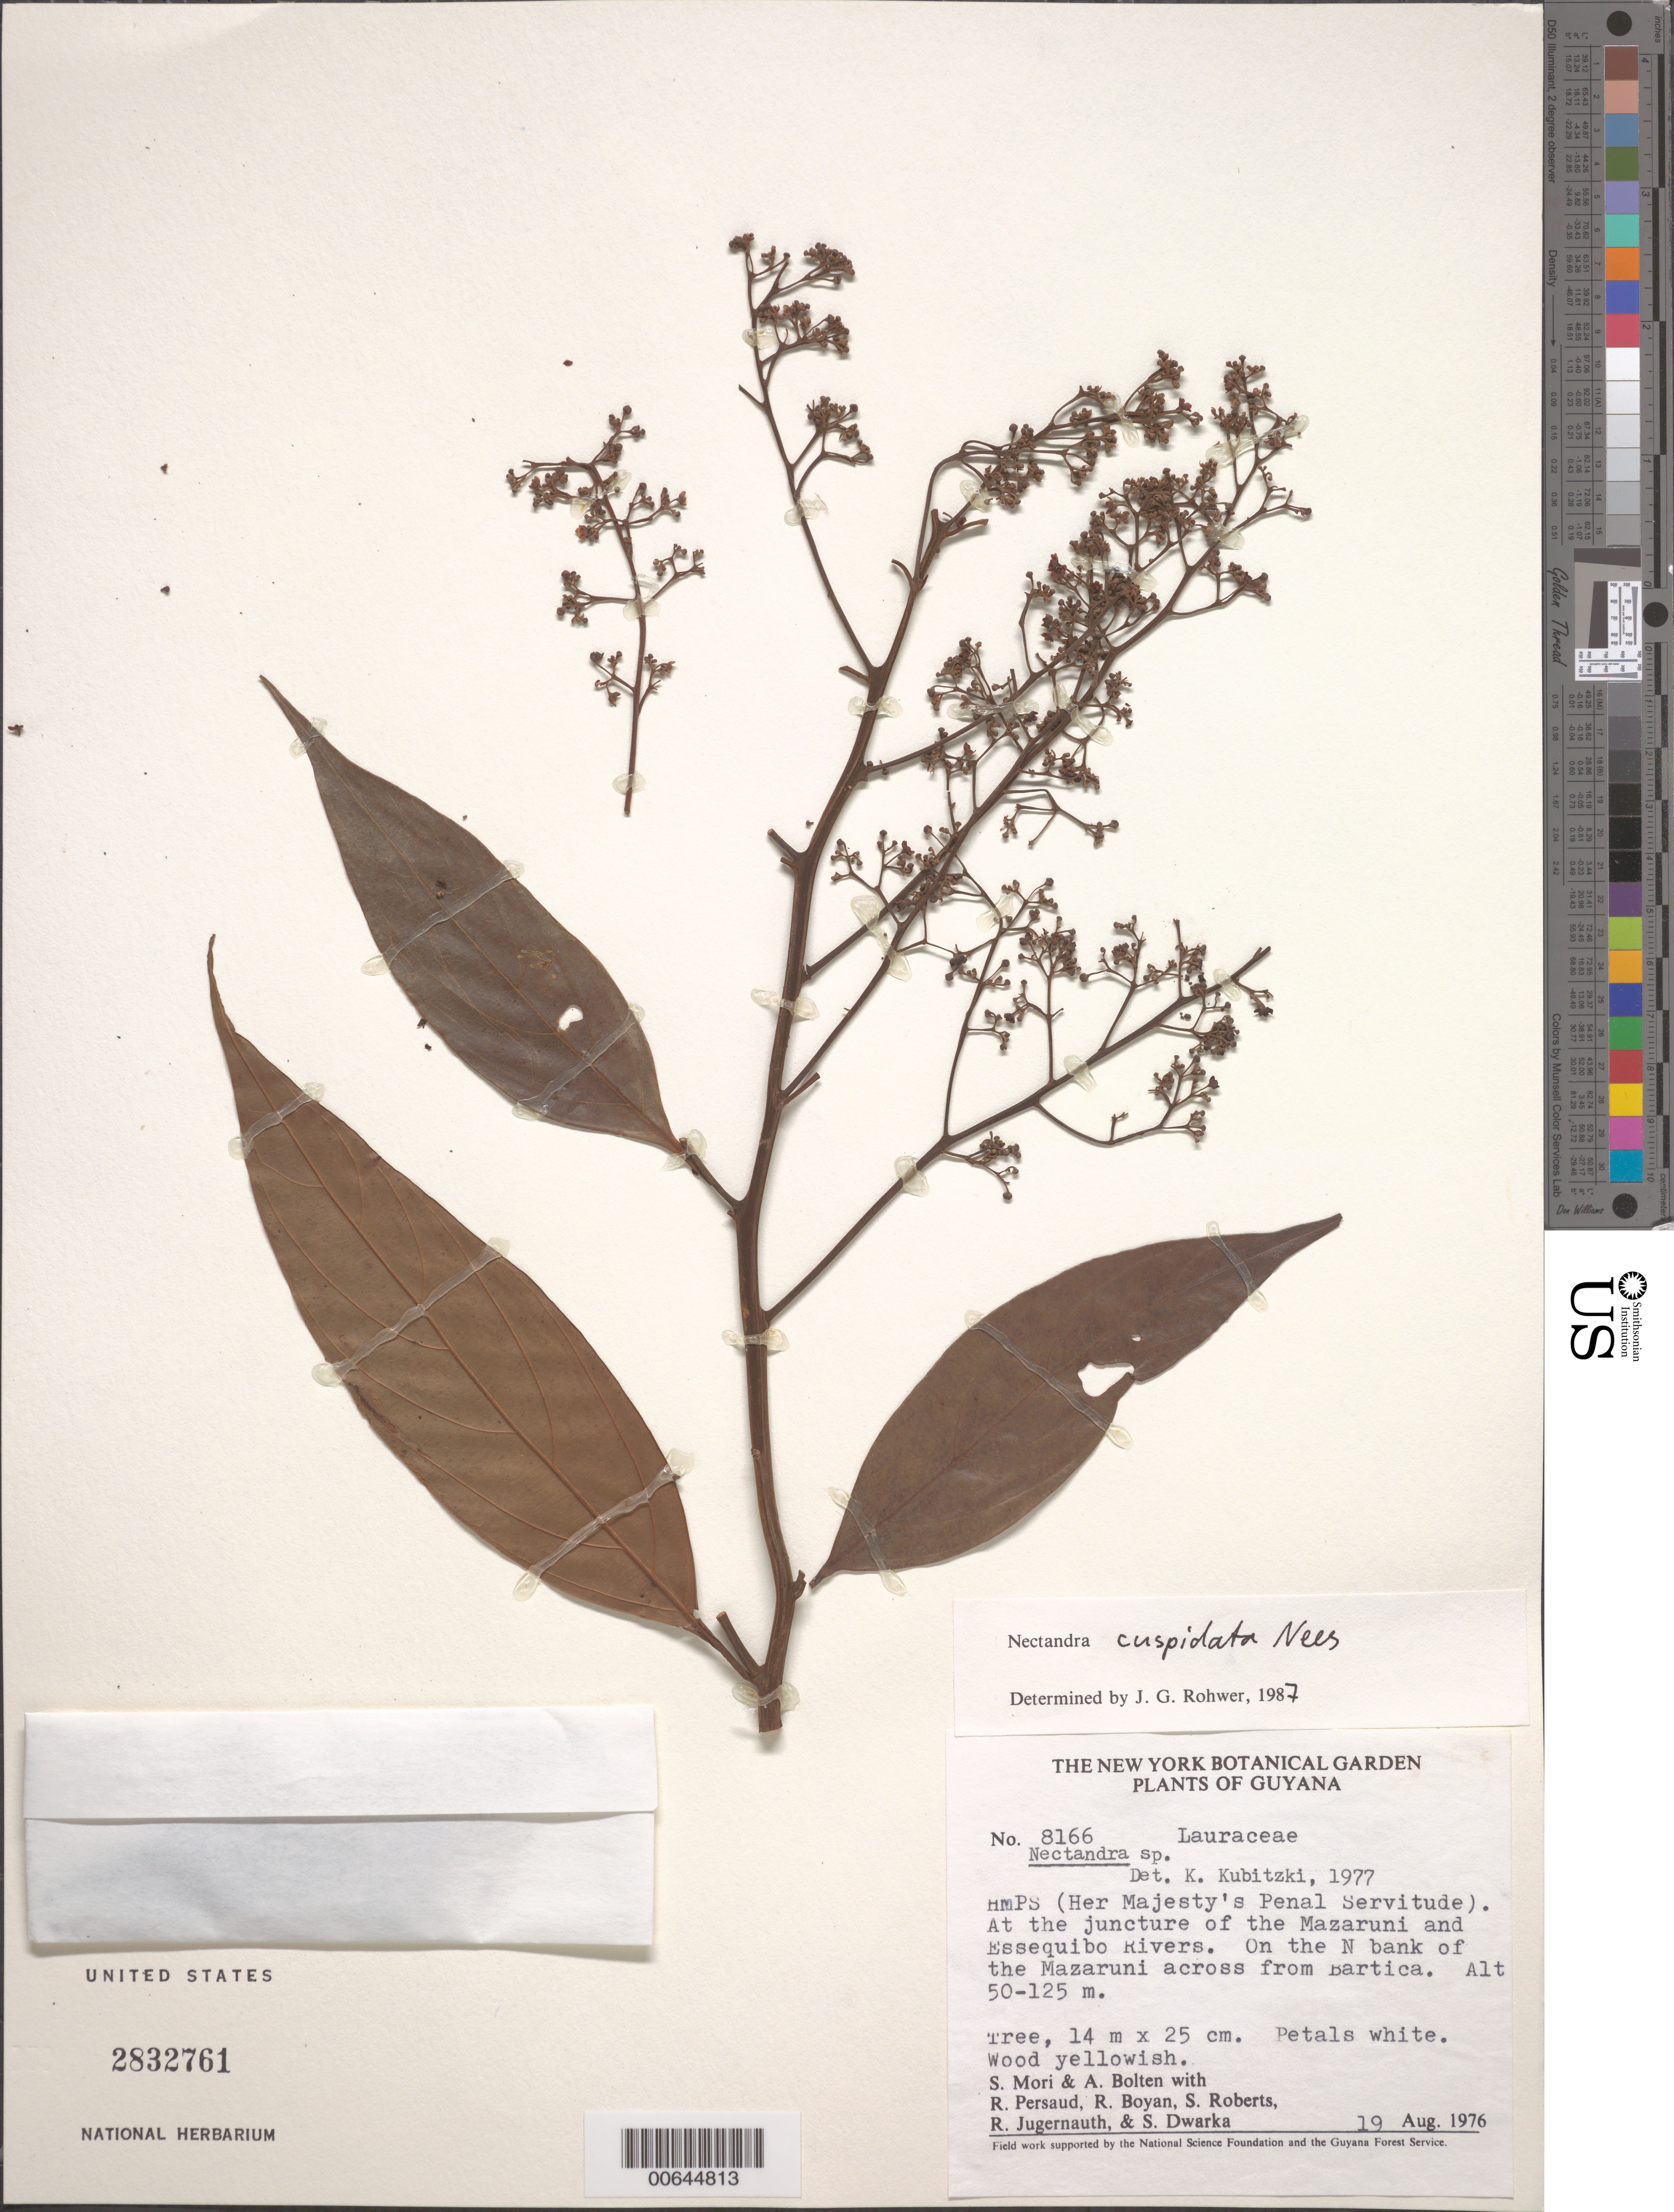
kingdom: Plantae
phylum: Tracheophyta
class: Magnoliopsida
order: Laurales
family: Lauraceae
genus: Nectandra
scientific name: Nectandra cuspidata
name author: Nees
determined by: Rower, J. G.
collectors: S. Mori, A. Bolten, R. Persaud, R. Boyan, S. Roberts, R. Jugernauth & S. Dwarka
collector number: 8166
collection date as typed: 19-Aug-76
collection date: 1976-08-19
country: Guyana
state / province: Cuyuni-Mazaruni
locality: Mazaruni R., N bank across from Bartica; juncture of Mazaruni & Essequibo Rivers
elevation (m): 50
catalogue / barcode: US 2832761